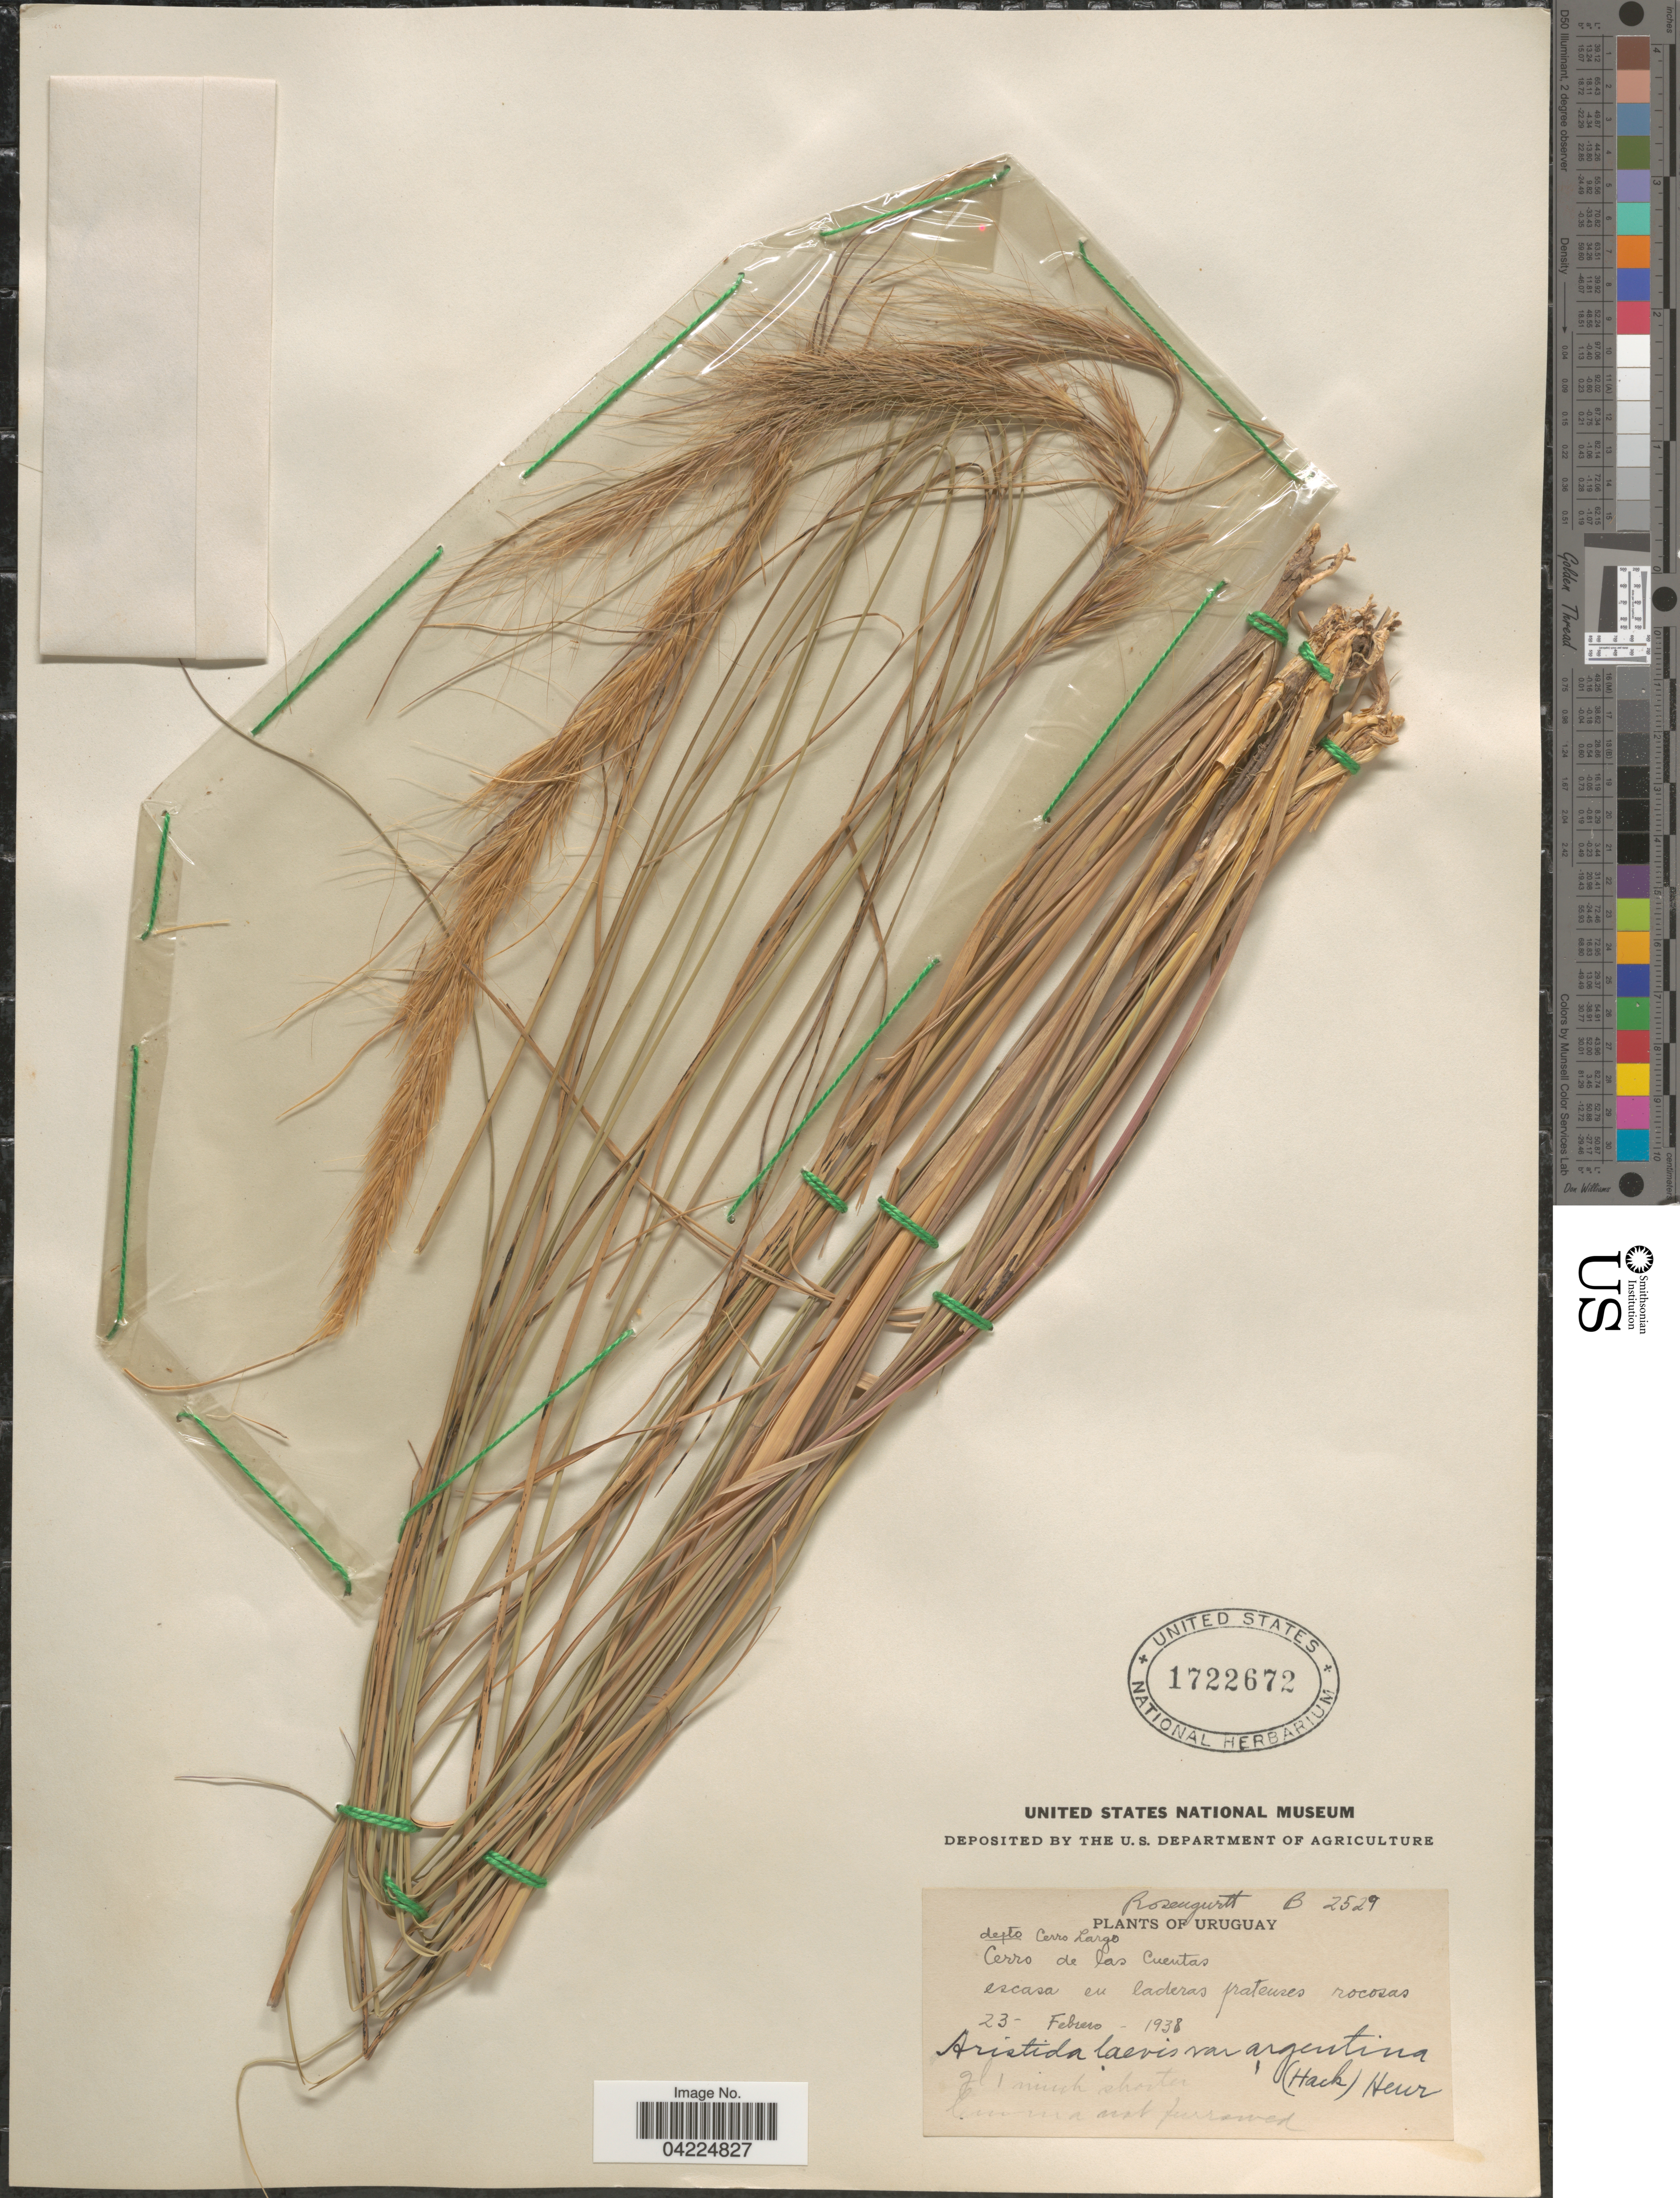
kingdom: Plantae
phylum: Tracheophyta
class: Liliopsida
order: Poales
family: Poaceae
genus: Aristida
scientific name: Aristida laevis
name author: Kunth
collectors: Rosengurtt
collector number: B2529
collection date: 1938-02-23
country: Uruguay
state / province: Cerro Largo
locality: Depto Cerro Largo. Cerro de las Cuentas escasa en laderas pateuses rocosas.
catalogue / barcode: US 1722672